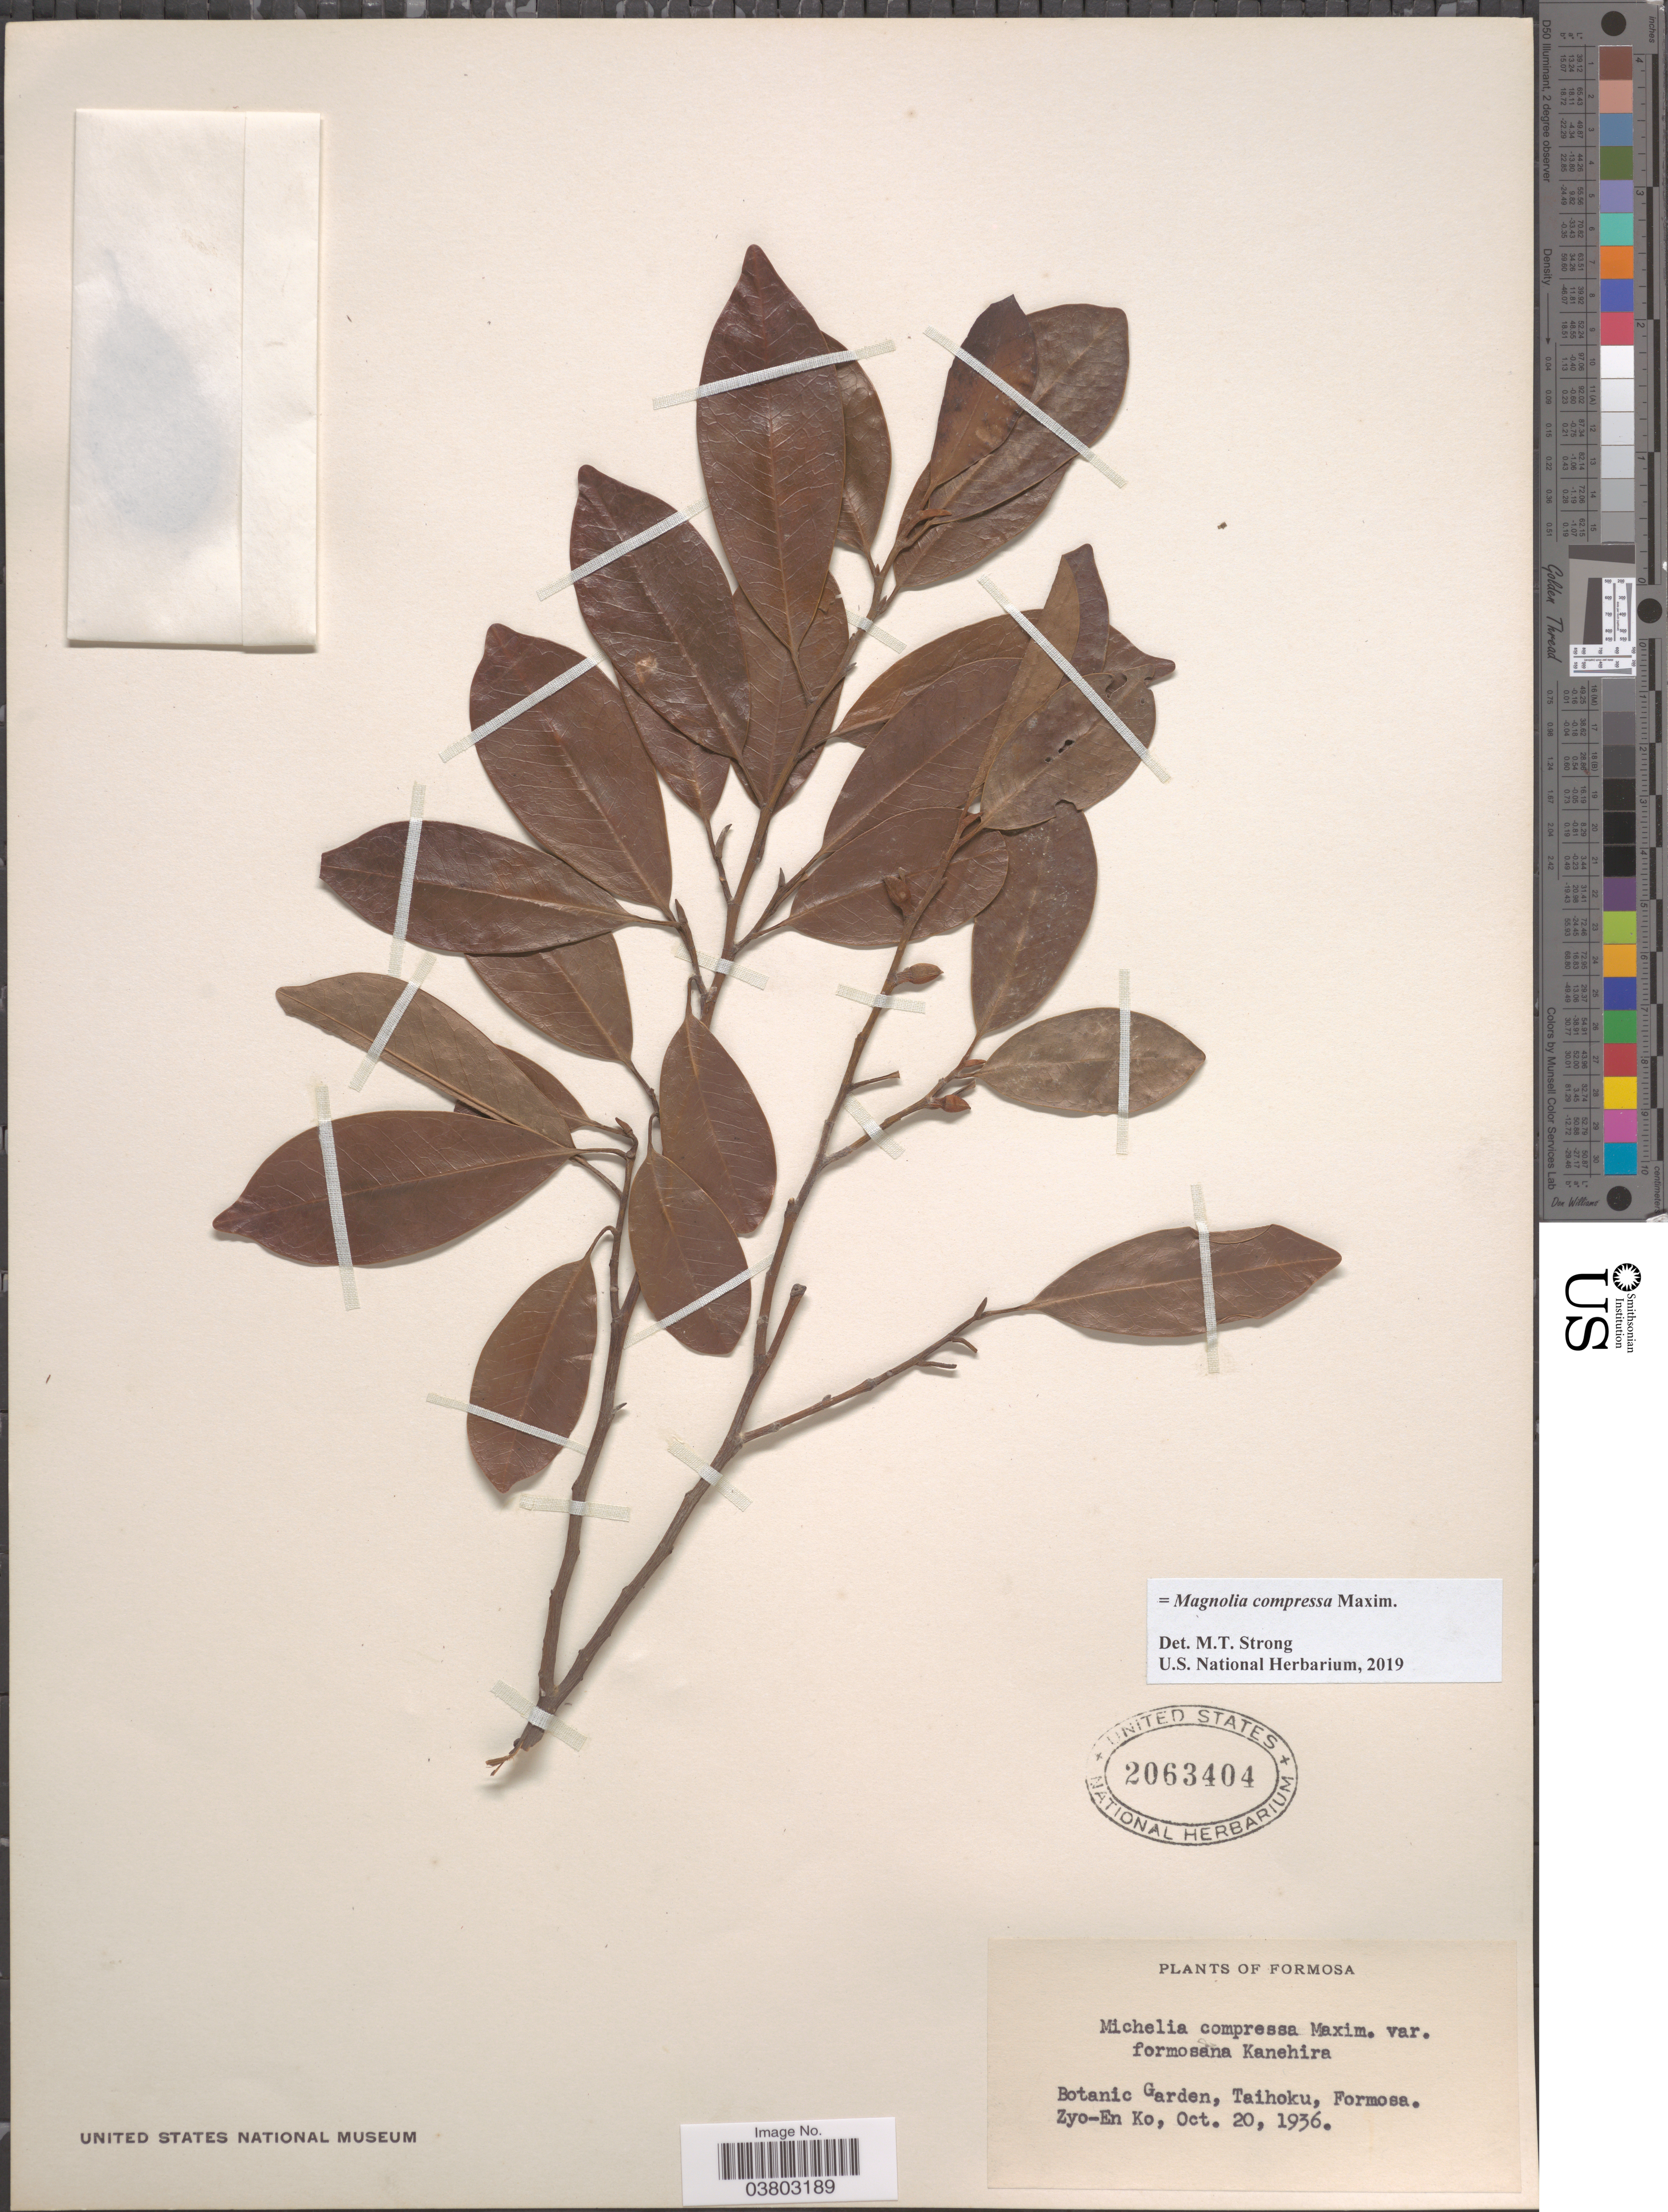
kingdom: Plantae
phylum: Tracheophyta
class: Magnoliopsida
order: Magnoliales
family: Magnoliaceae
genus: Magnolia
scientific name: Magnolia compressa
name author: Maxim.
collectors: Z. Ko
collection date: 1936-10-20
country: Taiwan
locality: Botanic Garden, Taihoku, Formosa.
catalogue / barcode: US 2063404